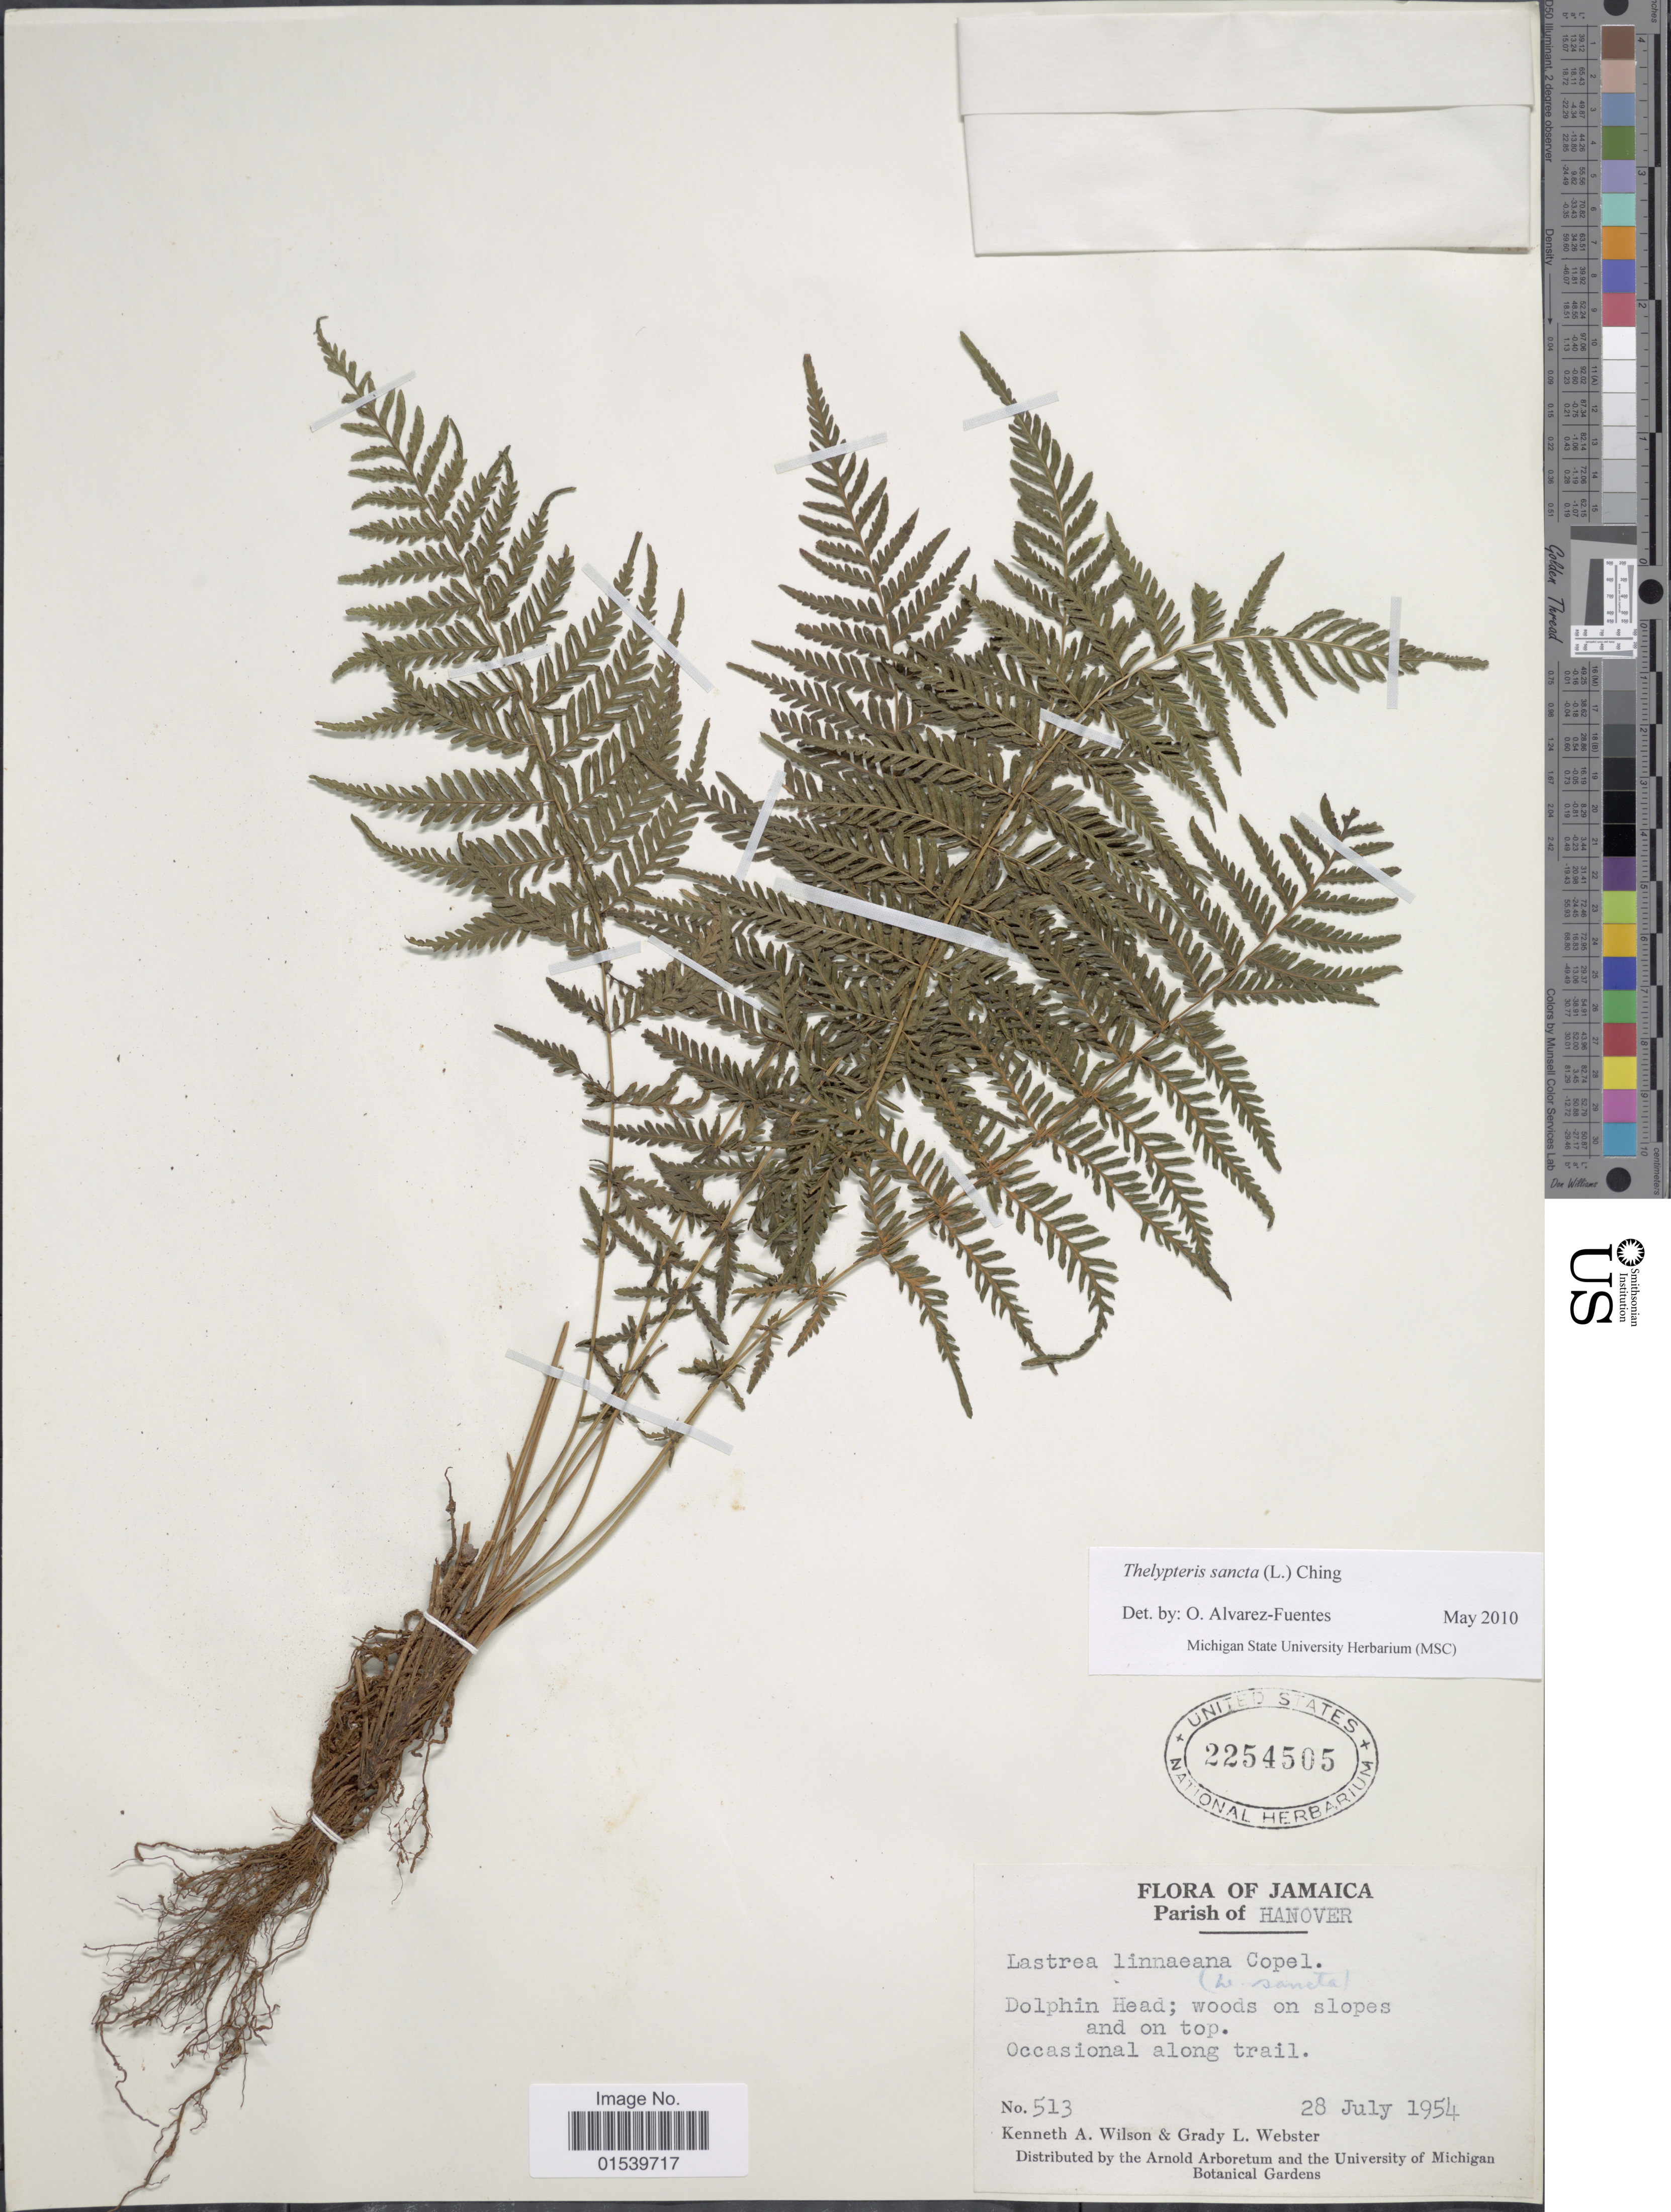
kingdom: Plantae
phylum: Tracheophyta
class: Polypodiopsida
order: Polypodiales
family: Thelypteridaceae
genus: Amauropelta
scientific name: Amauropelta sancta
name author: (L.) Pic. Serm.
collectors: K. A. Wilson & G. L. Webster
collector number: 513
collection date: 1954-07-28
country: Jamaica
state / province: Hanover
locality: Parish of Hanover, Dolphin Head; woods on slopes and top. Occasional along trail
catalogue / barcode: US 2254505